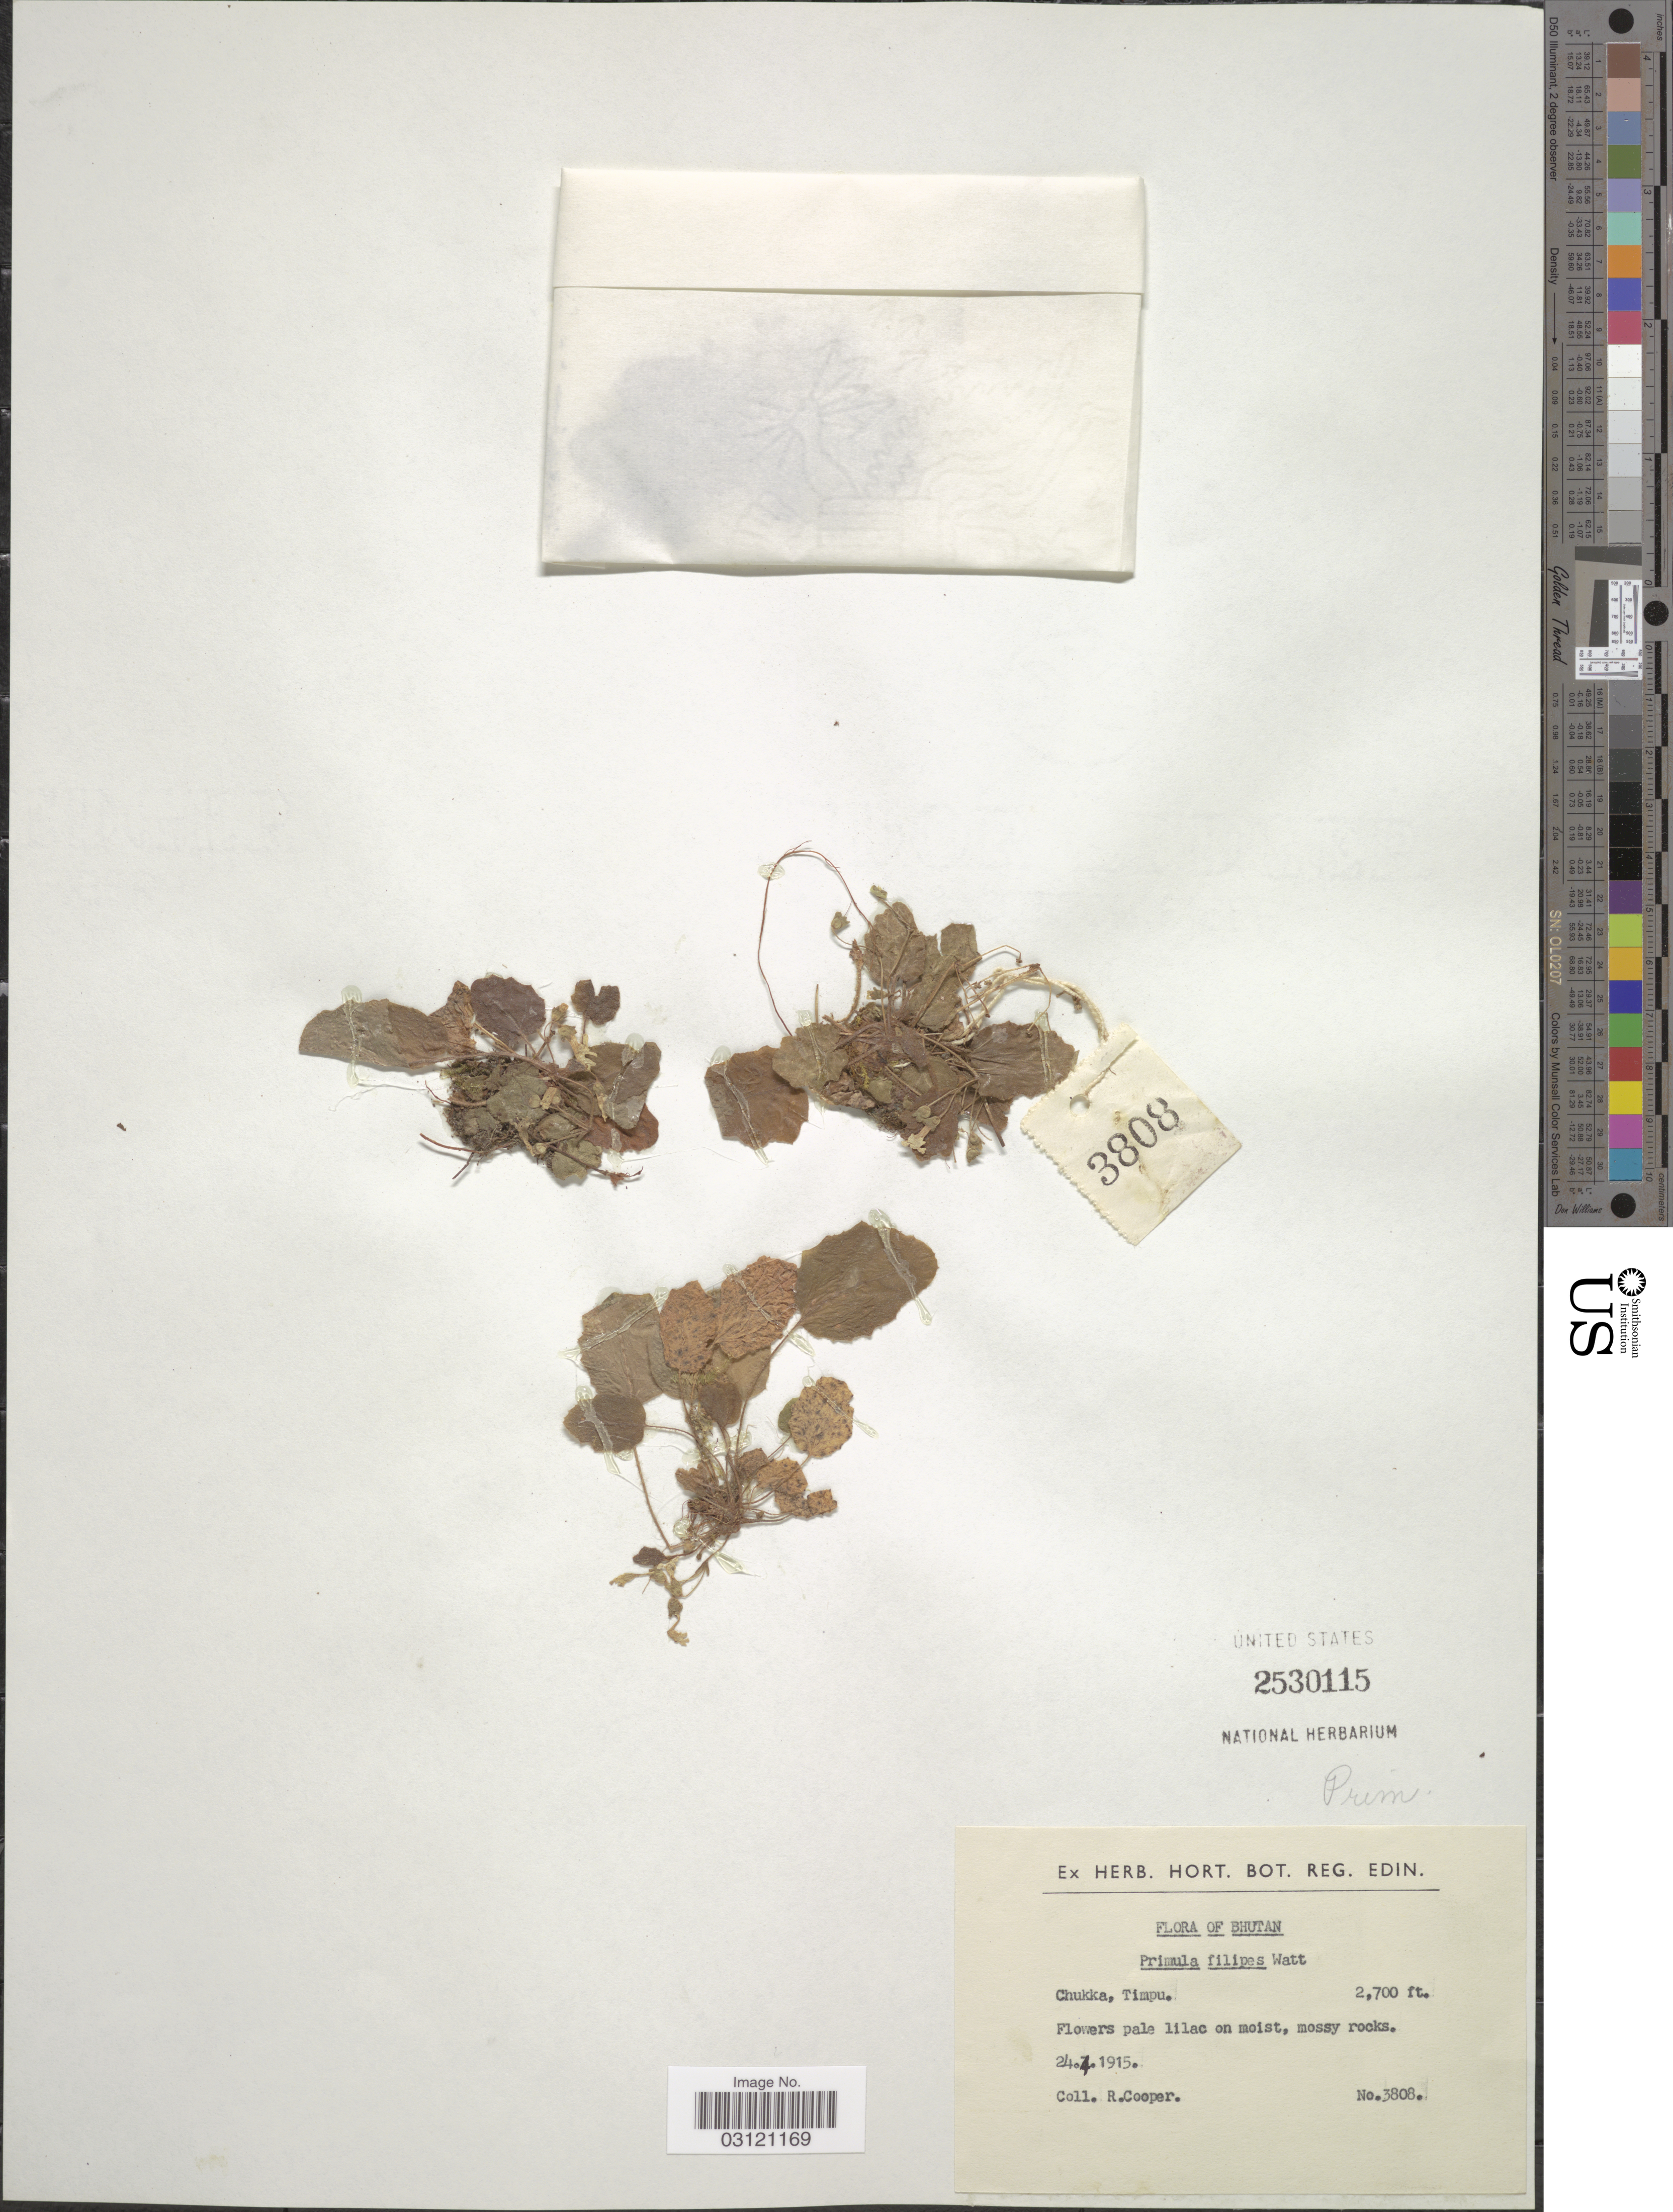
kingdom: Plantae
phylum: Tracheophyta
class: Magnoliopsida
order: Ericales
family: Primulaceae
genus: Primula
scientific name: Primula filipes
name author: Watt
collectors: R. Cooper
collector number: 3808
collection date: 1915-04-24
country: Bhutan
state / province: Chukha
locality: Chukka, Timpu.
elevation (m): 823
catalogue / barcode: US 2530115